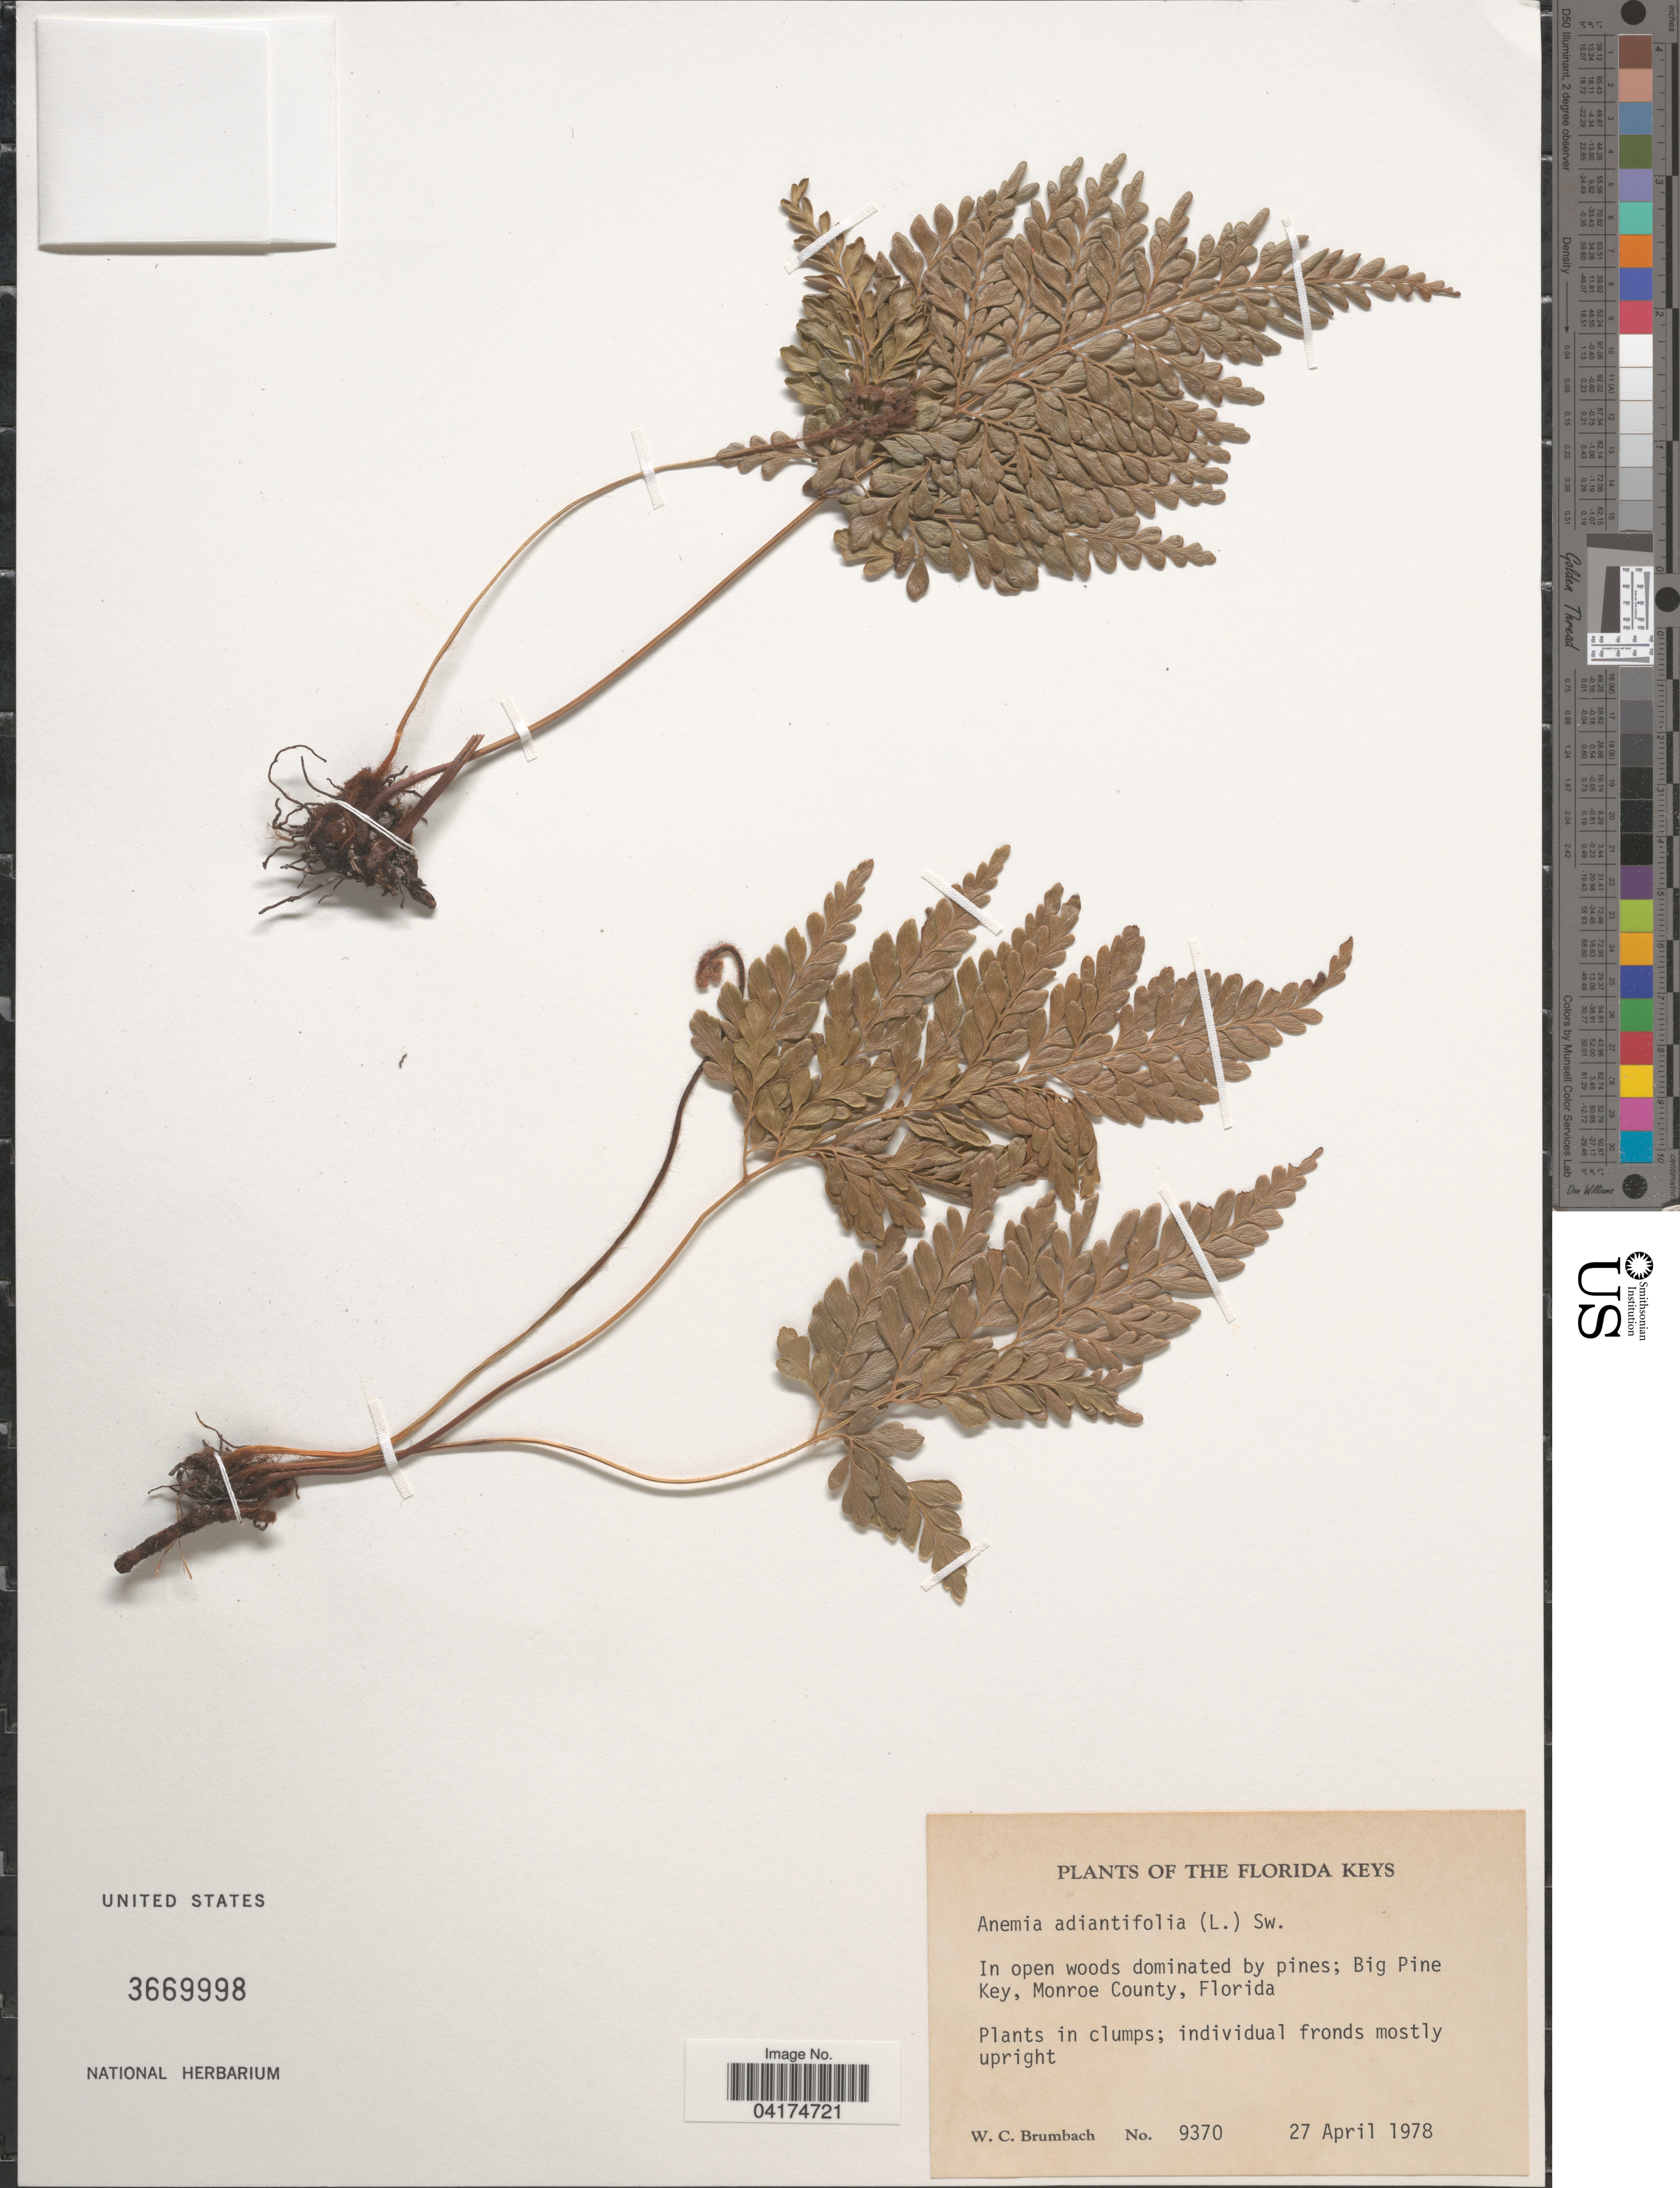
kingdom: Plantae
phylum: Tracheophyta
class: Polypodiopsida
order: Schizaeales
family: Anemiaceae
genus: Anemia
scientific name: Anemia adiantifolia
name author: (L.) Sw.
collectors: W. C. Brumbach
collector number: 9370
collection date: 1978-04-27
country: United States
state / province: Florida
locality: The Florida Keys. Big Pine Key, Monroe County.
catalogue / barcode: US 3669998